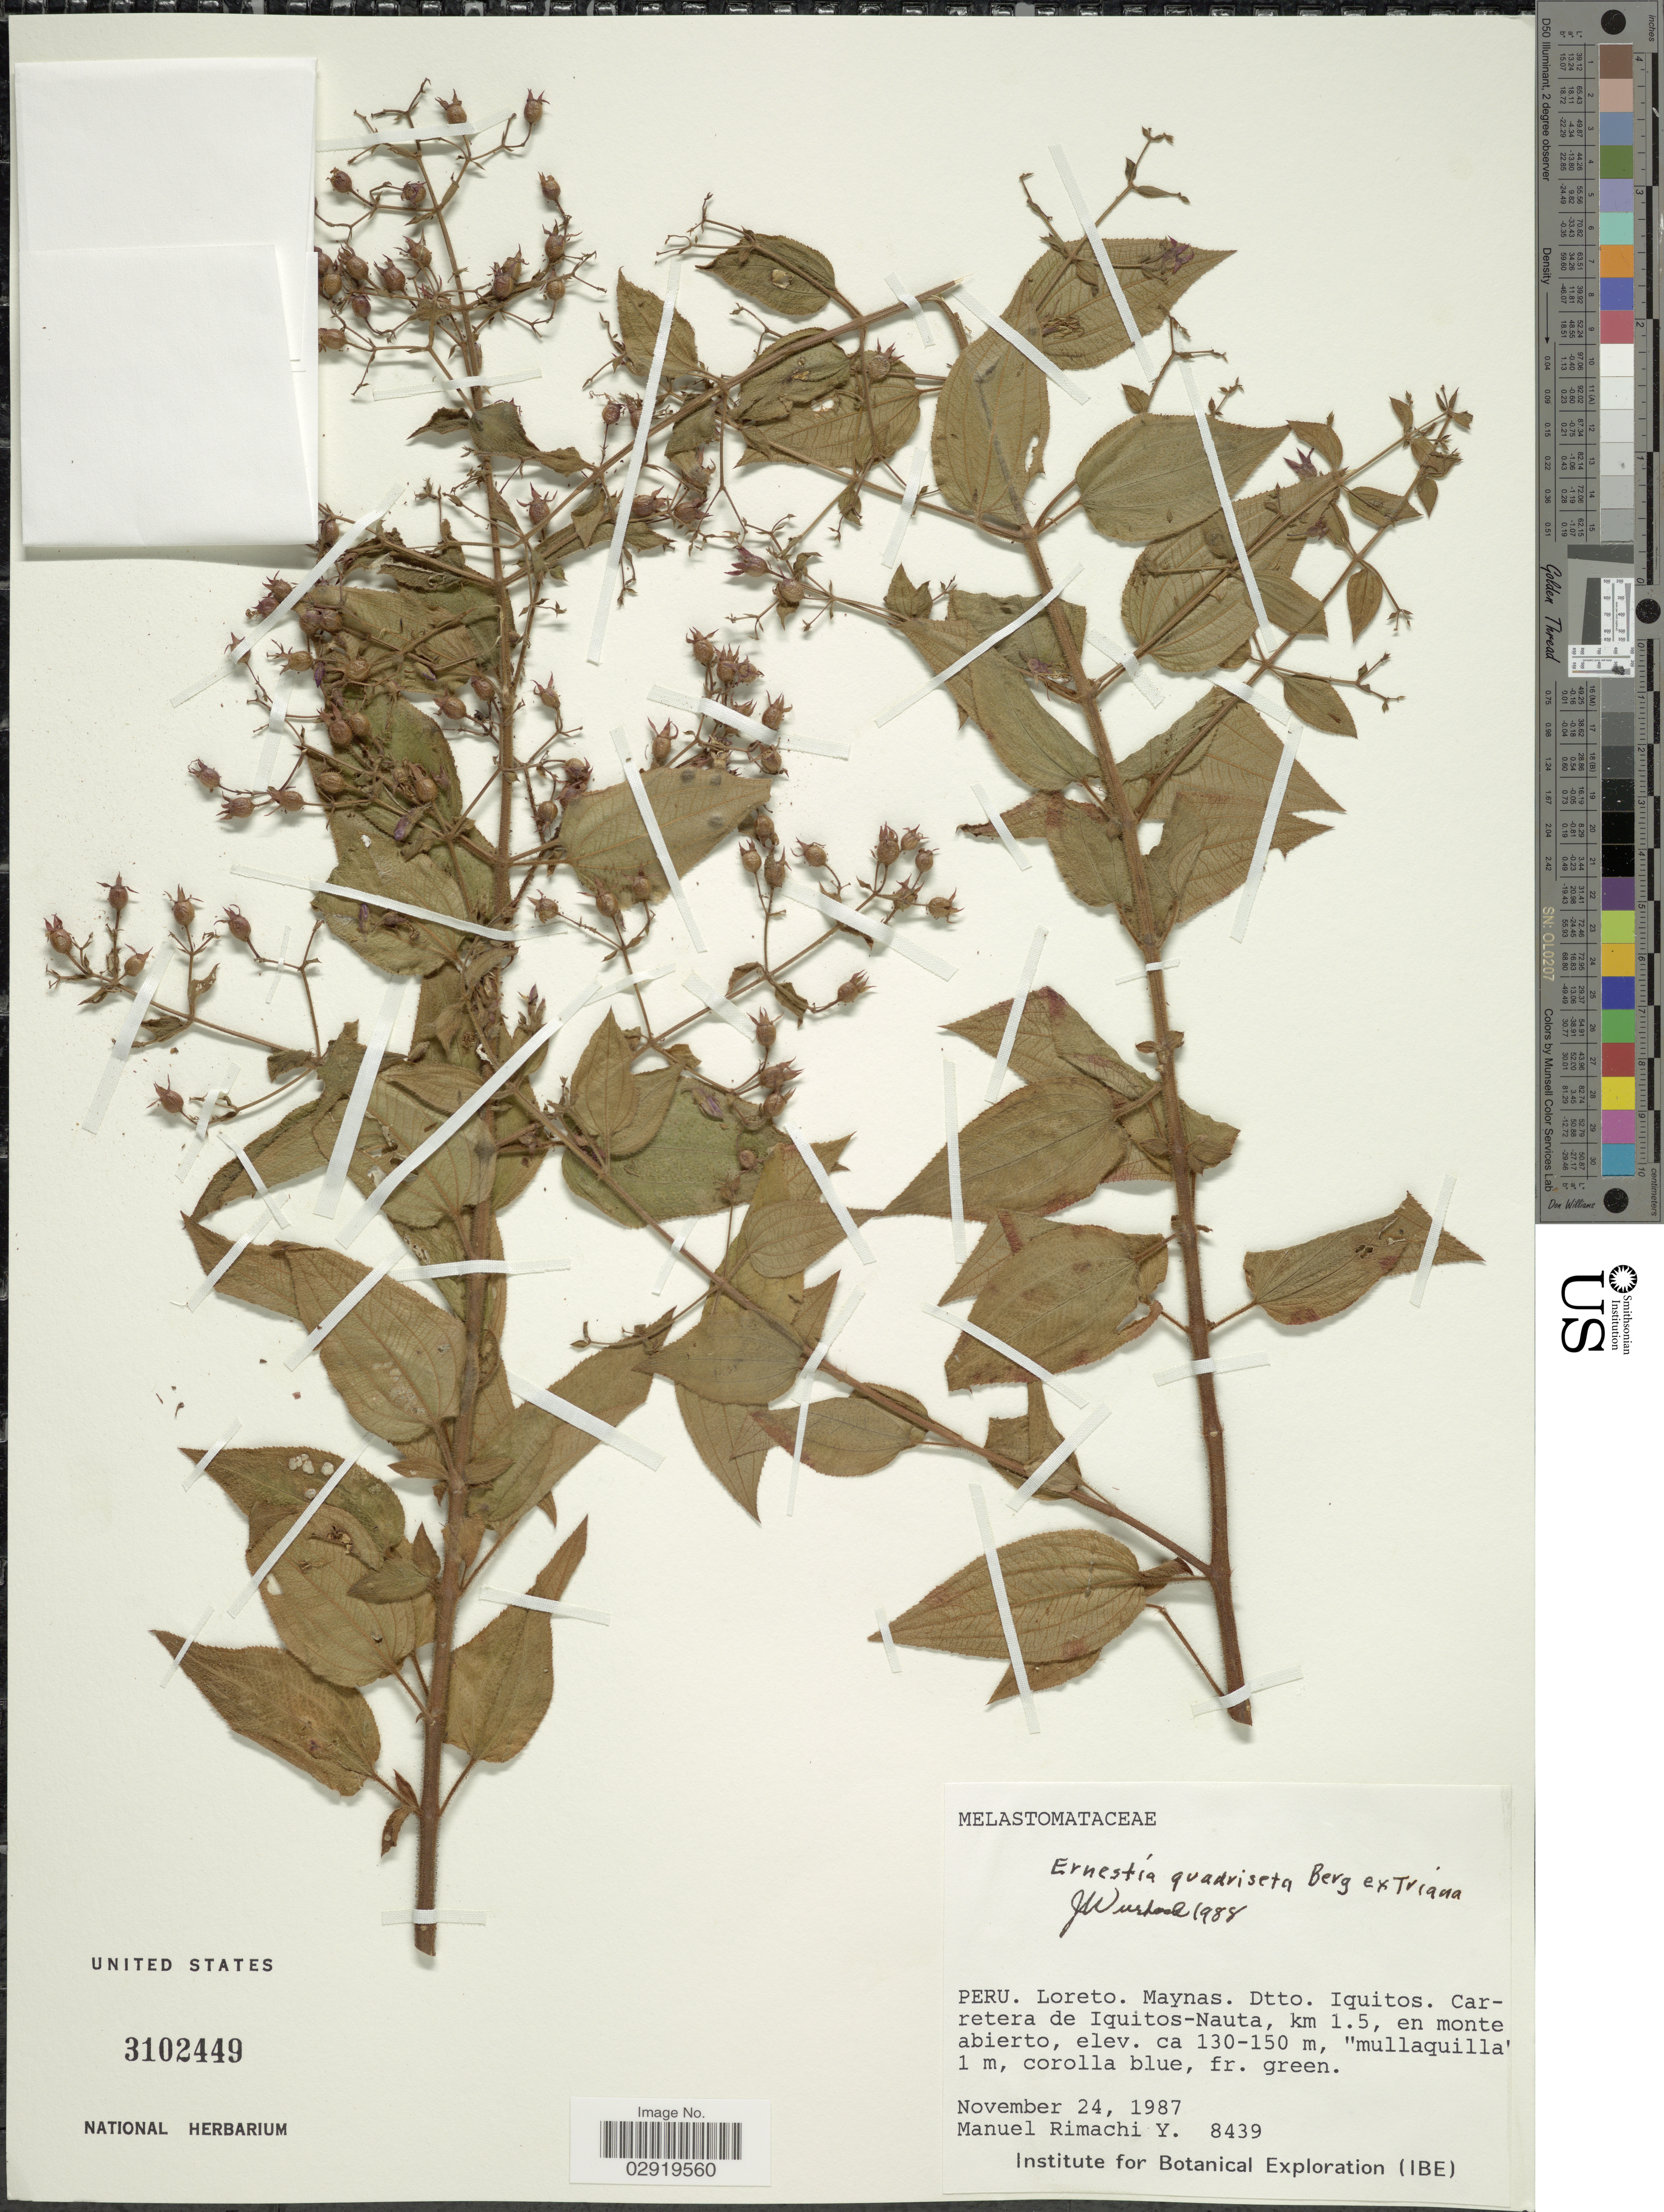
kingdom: Plantae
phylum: Tracheophyta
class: Magnoliopsida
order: Myrtales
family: Melastomataceae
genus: Ernestia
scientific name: Ernestia quadrisetosa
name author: Berg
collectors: M. Rimachi Y.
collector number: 8439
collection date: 1987-11-24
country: Peru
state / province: Loreto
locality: Maynas. Dtto. Iquitos. Carretera de Iquitos-Nauta, km 1.5, en monte abierto.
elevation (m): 130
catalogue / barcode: US 3102449